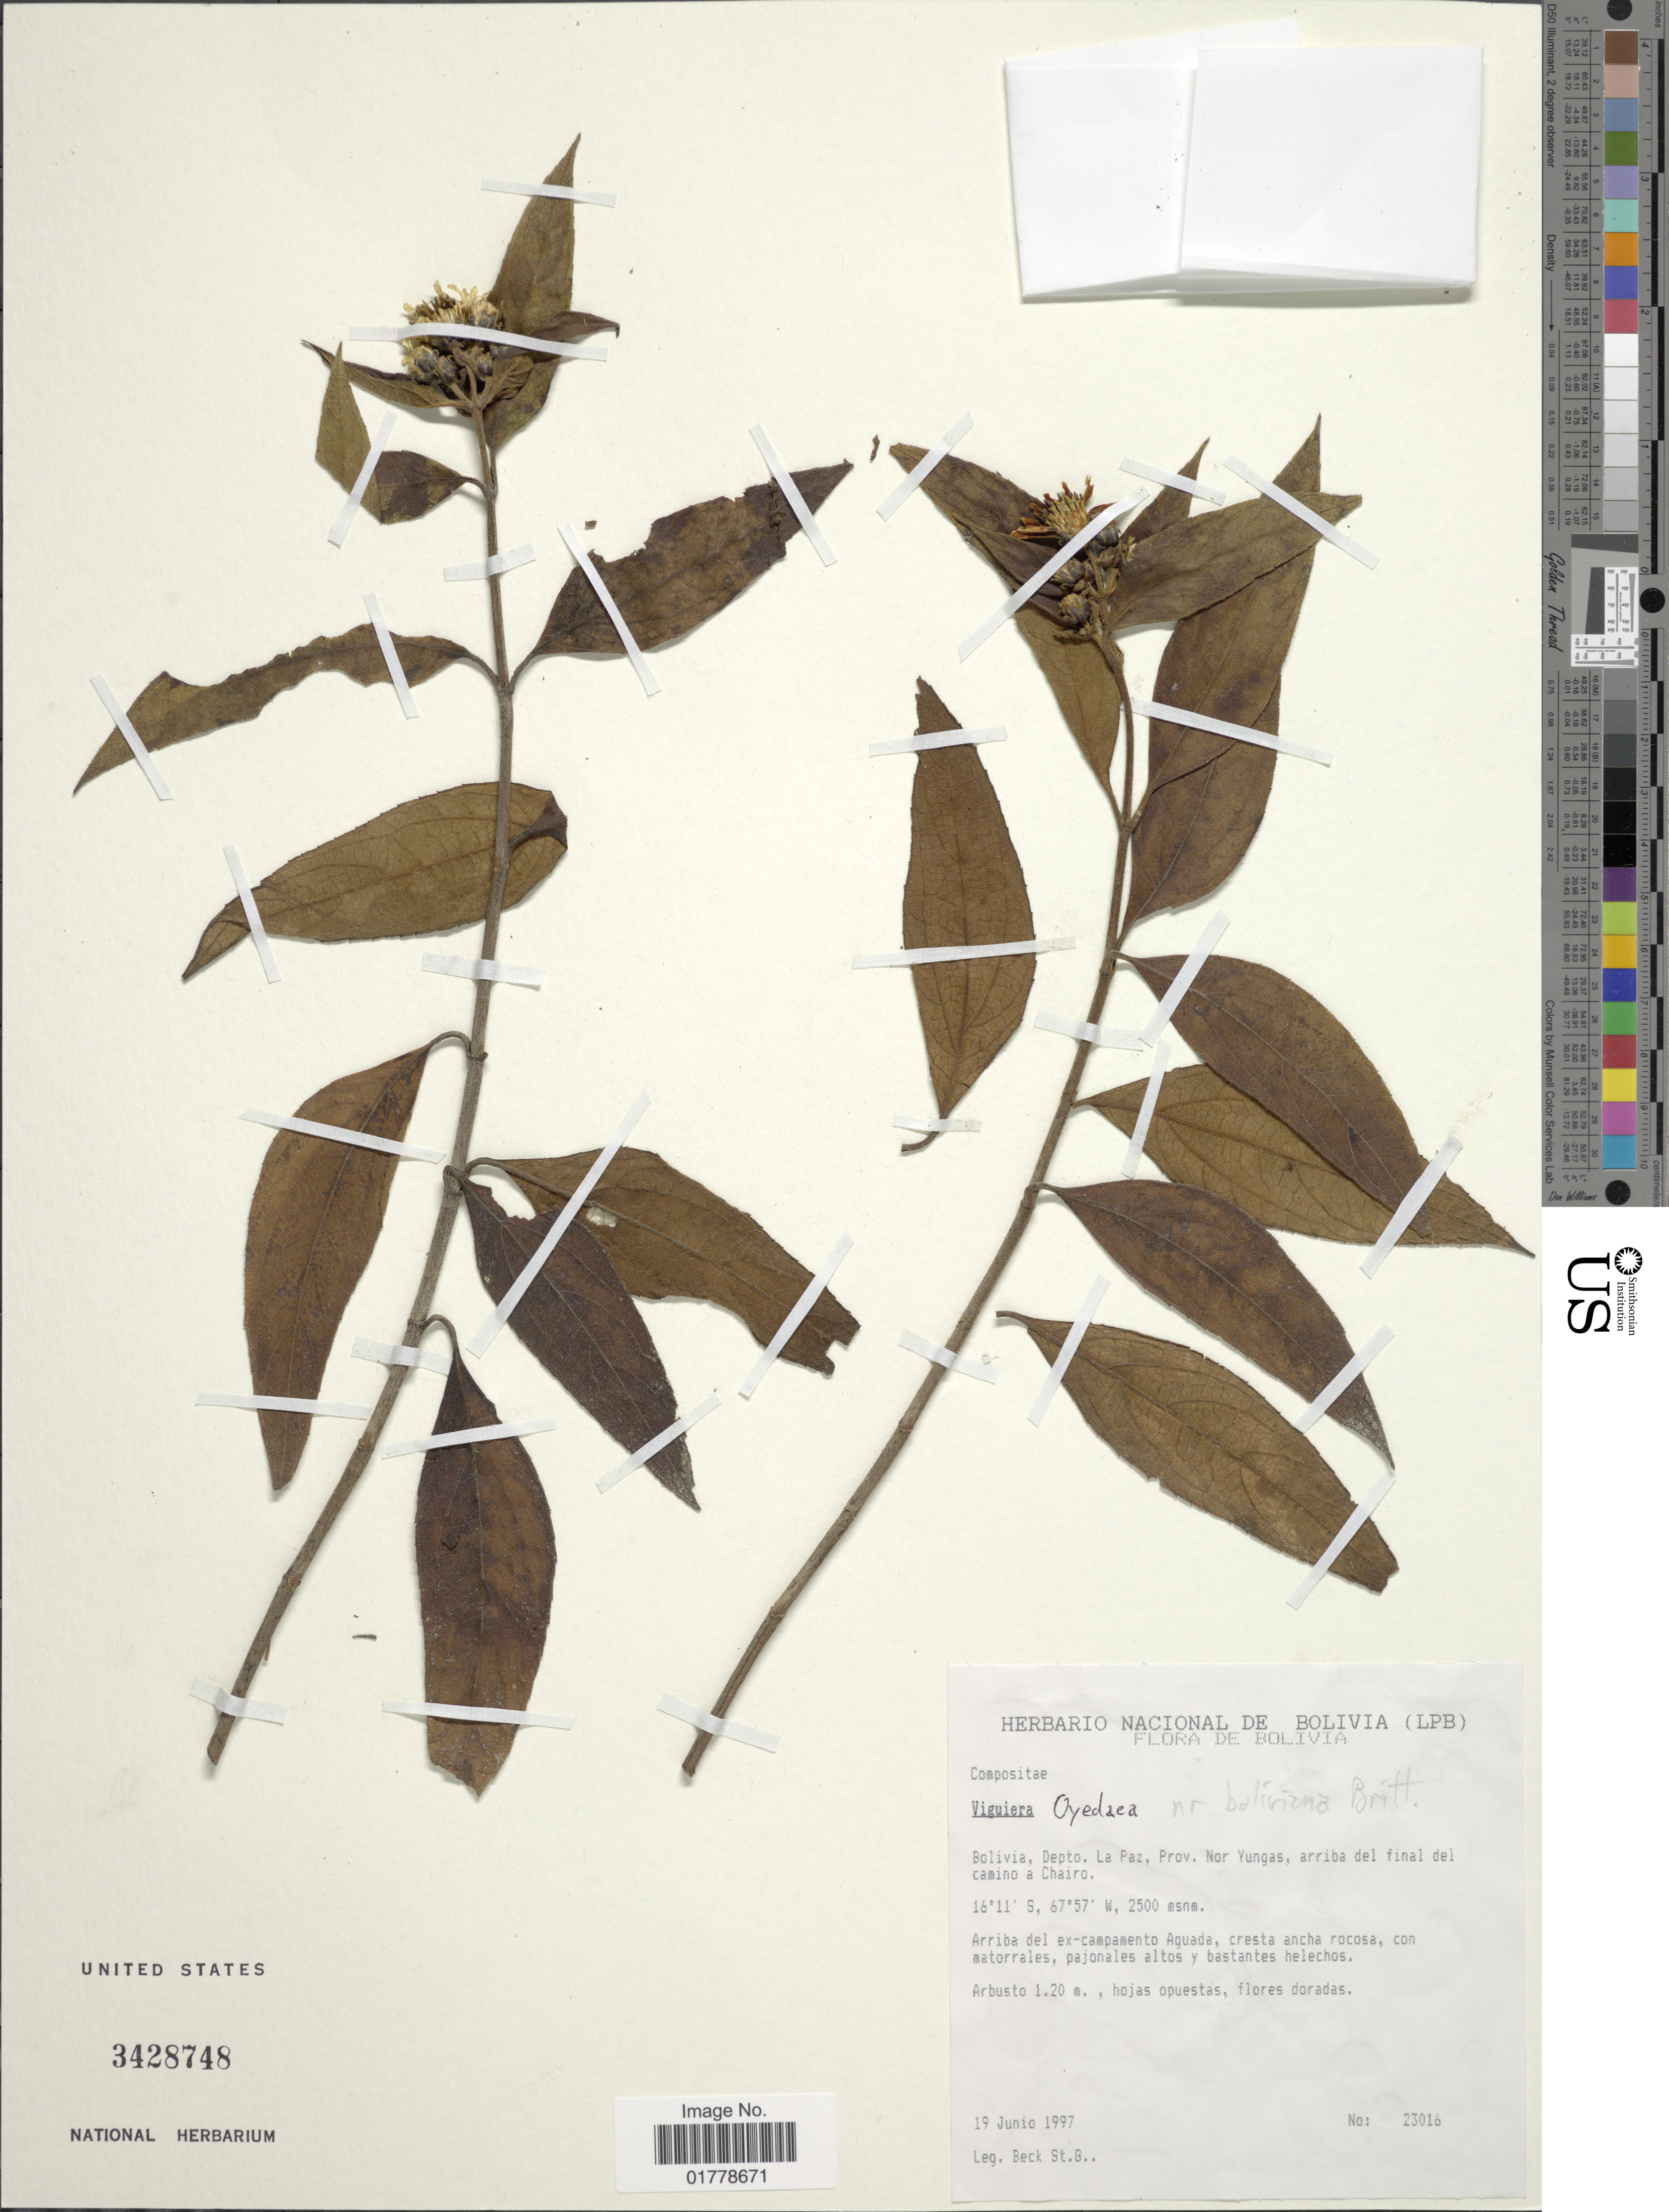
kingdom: Plantae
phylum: Tracheophyta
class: Magnoliopsida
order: Asterales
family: Asteraceae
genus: Oyedaea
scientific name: Oyedaea boliviana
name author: Britton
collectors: S. G. Beck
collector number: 23016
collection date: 1997-06-19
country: Bolivia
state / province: La Paz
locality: Bolivia, Depto. La Paz, Prov. Nor Yungas, arriba del final del camino a Chairo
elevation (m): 2500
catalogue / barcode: US 3428748